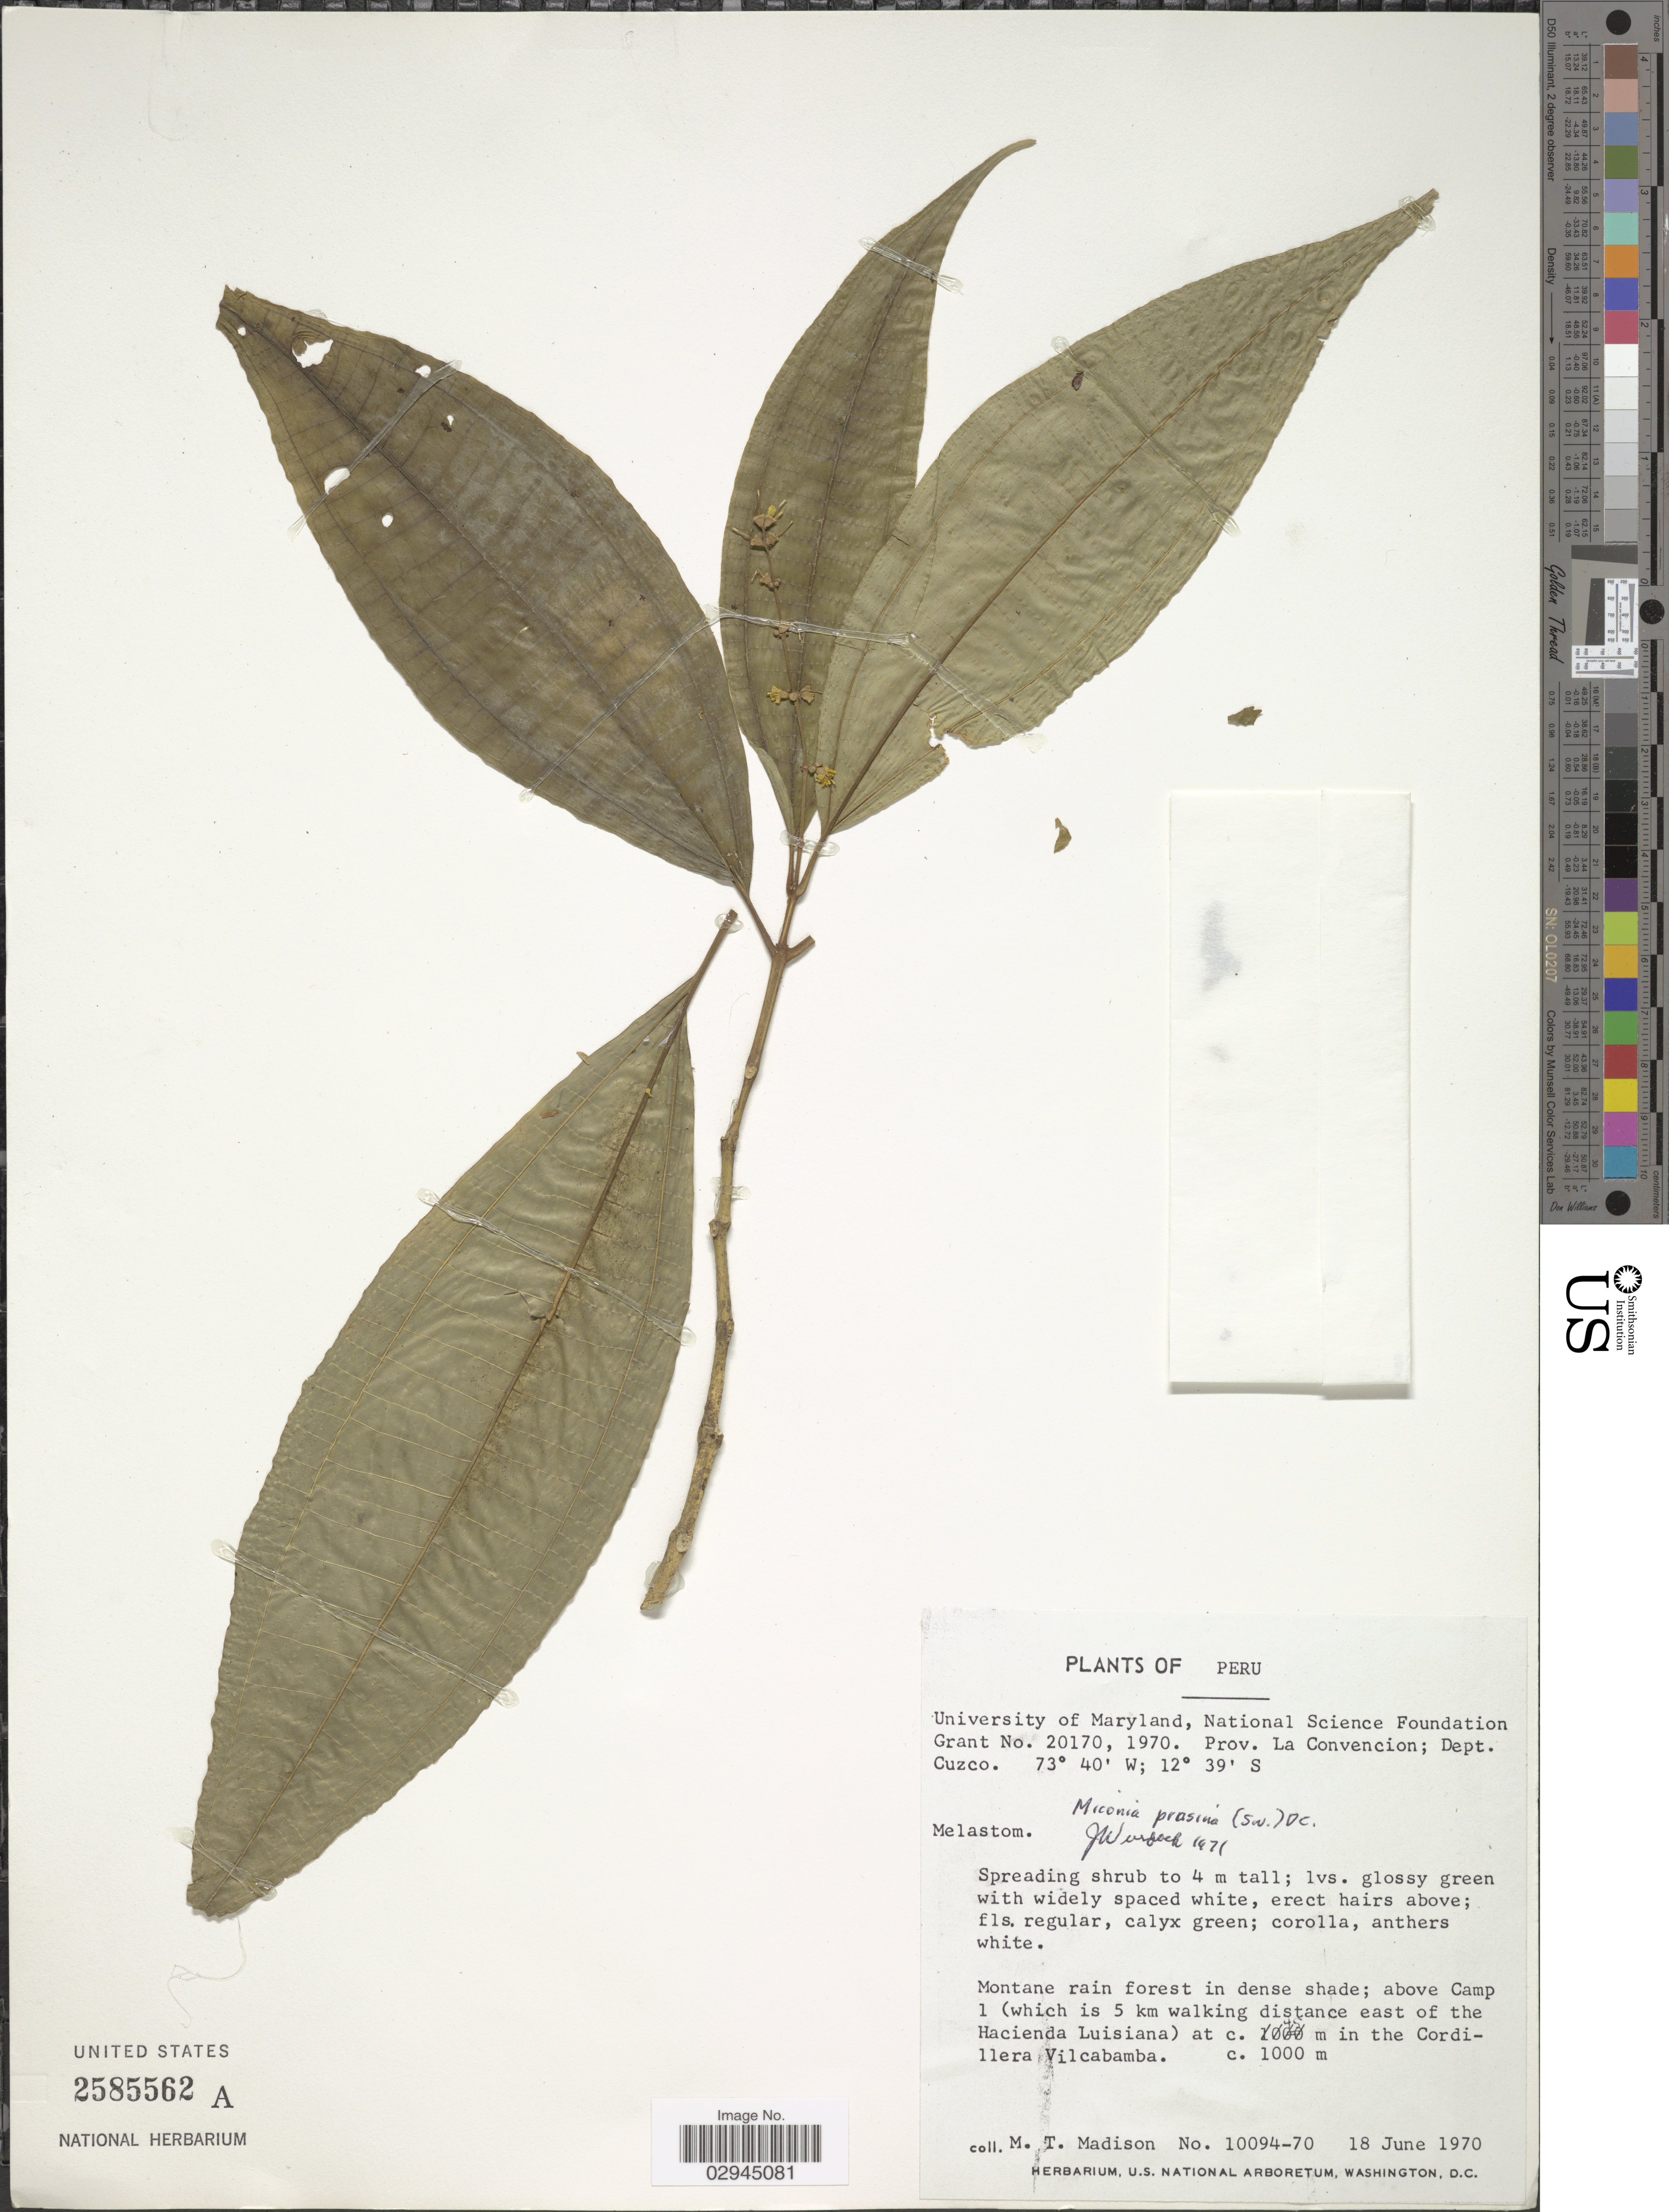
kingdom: Plantae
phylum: Tracheophyta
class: Magnoliopsida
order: Myrtales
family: Melastomataceae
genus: Miconia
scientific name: Miconia prasina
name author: (Sw.) DC.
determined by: Wurdack, John J., (US), US (UNITED STATES)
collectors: M. T. Madison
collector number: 10094-70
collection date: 1970-06-18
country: Peru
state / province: Cusco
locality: Prov. La Convencion; Dept. Cuzco. Above Camp 1 (which is 5 km walking distance east of the Hacienda Luisiana) in the Cordillera Vilcabamba.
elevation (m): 1000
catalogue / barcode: US 2585562A